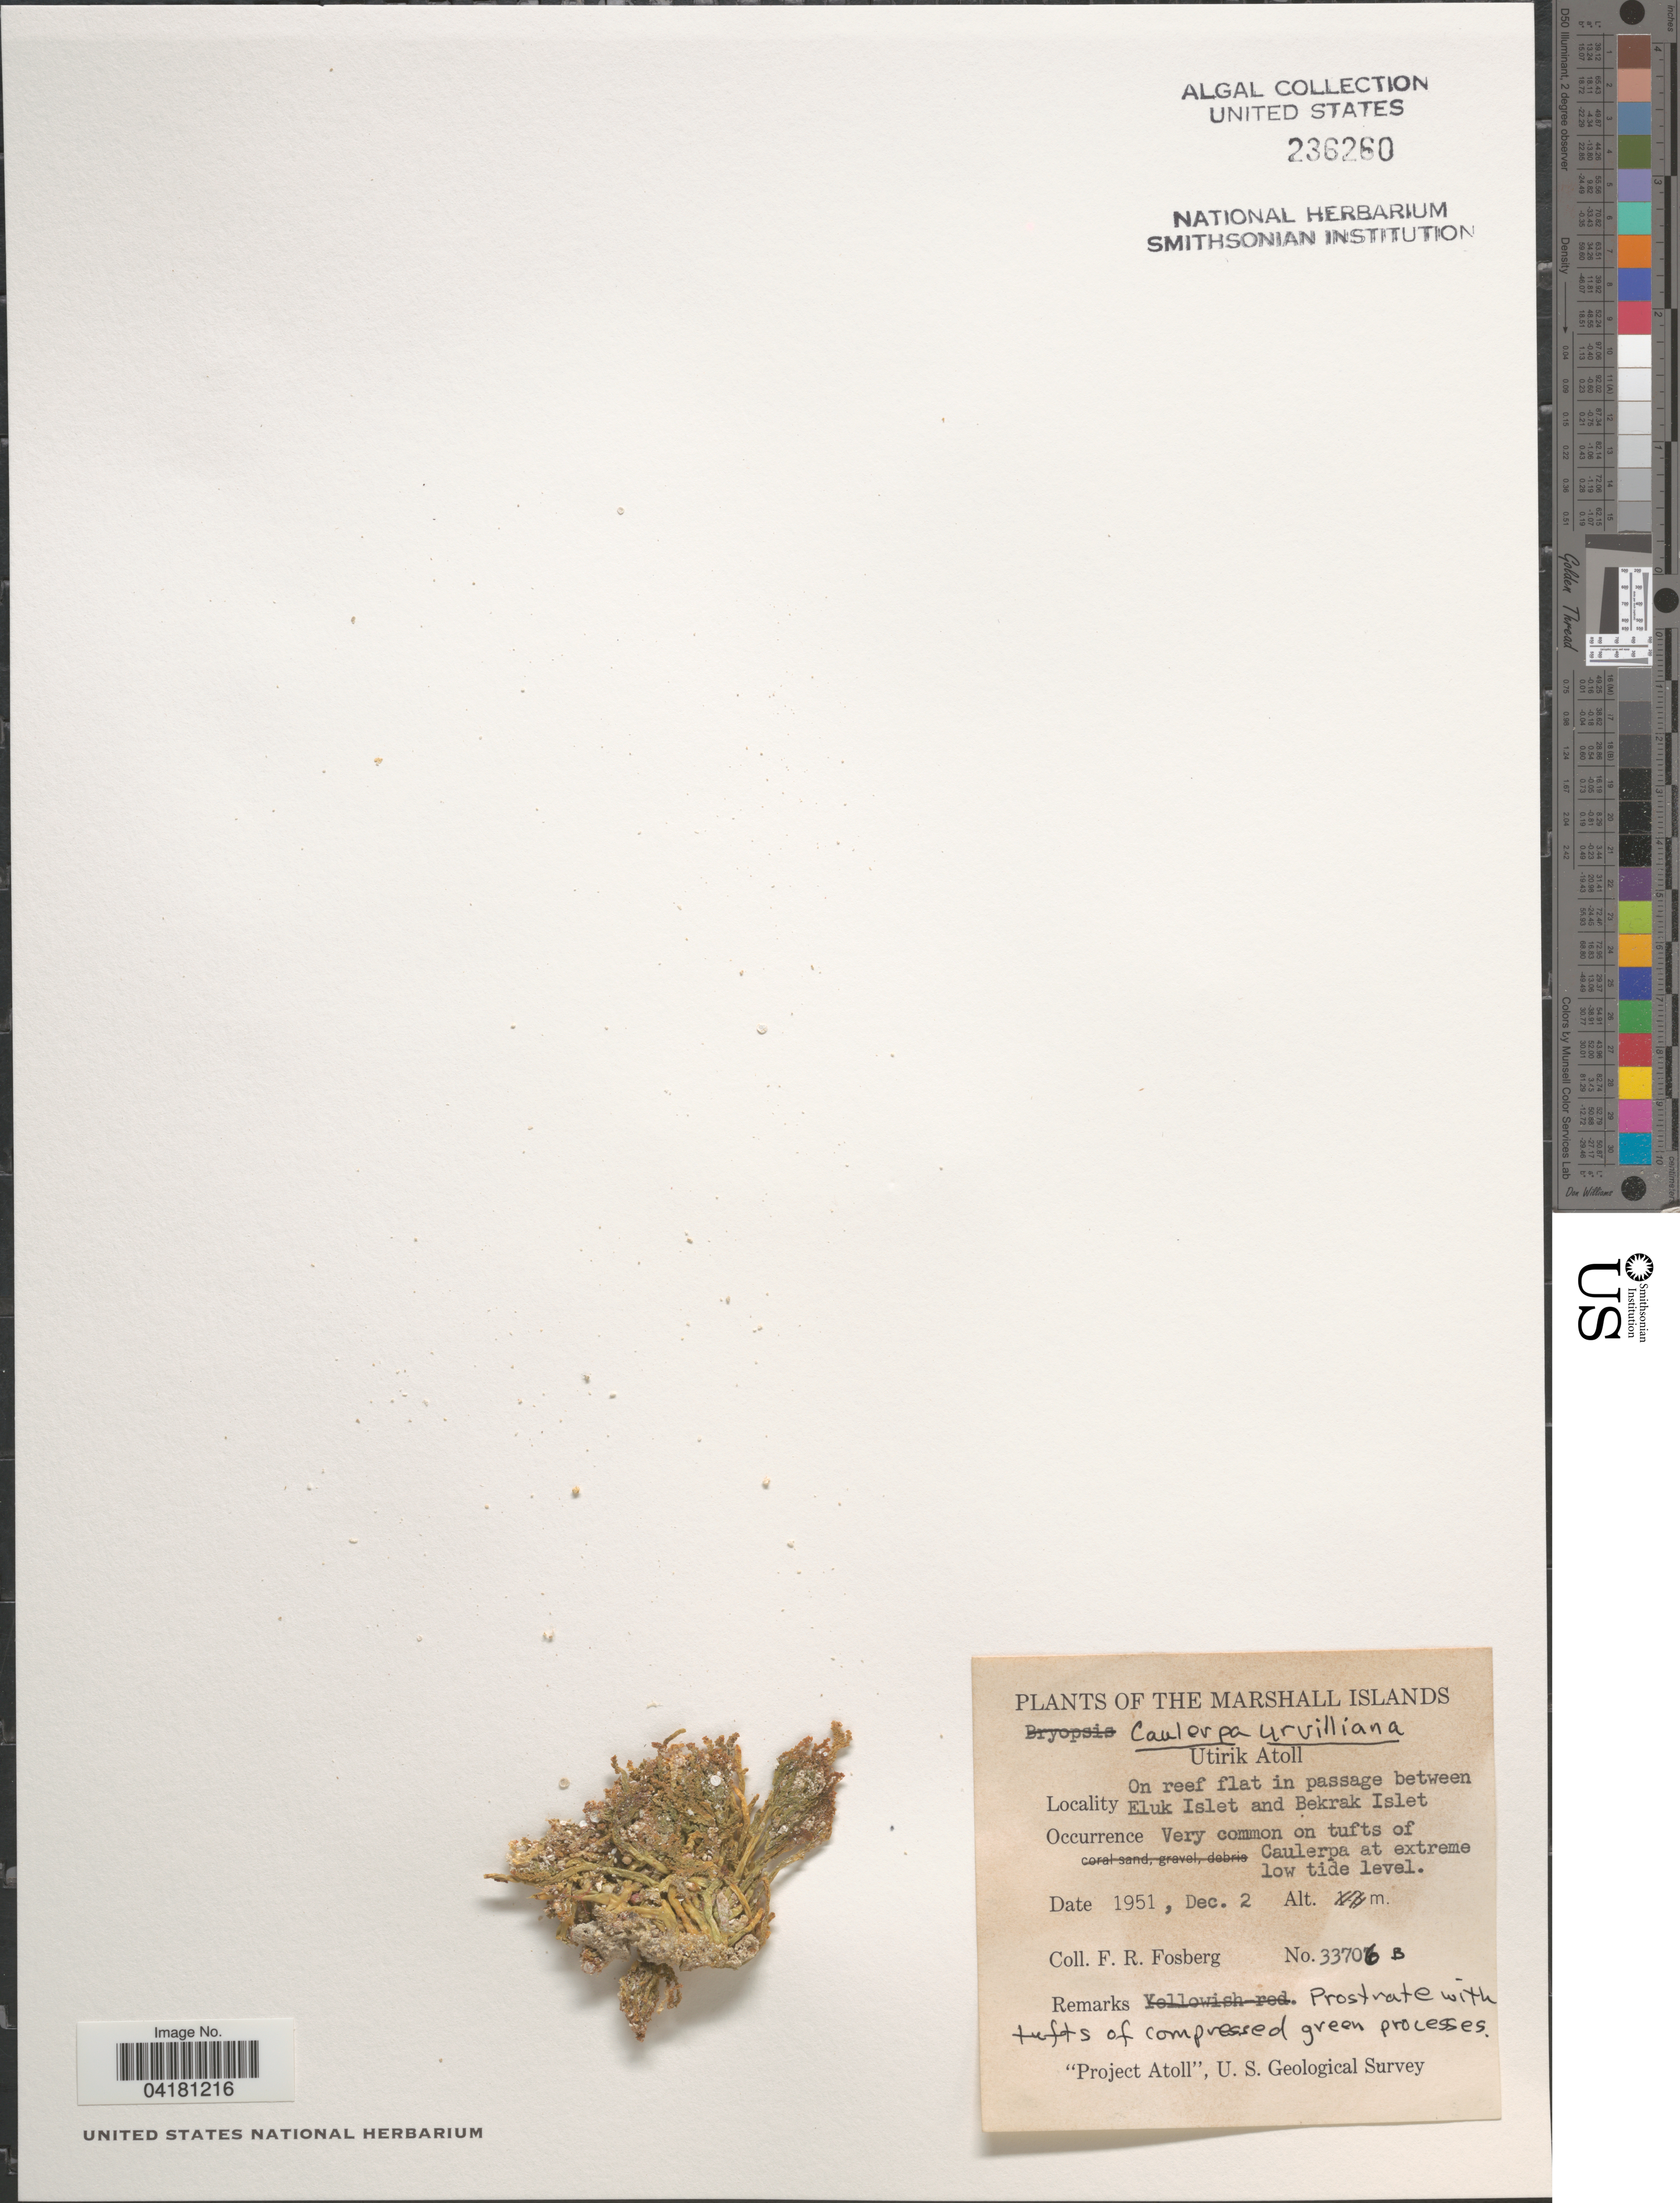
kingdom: Plantae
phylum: Chlorophyta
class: Ulvophyceae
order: Bryopsidales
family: Caulerpaceae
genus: Caulerpa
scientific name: Caulerpa urvilleana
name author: Mont.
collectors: F. R. Fosberg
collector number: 33706B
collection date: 1951-12-02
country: Marshall Islands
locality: Utirik Atoll. On reef flat in passage between Eluk Islet and Bekrak Islet. "Project Atoll", U. S. Geological Survey.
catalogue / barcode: US 236260